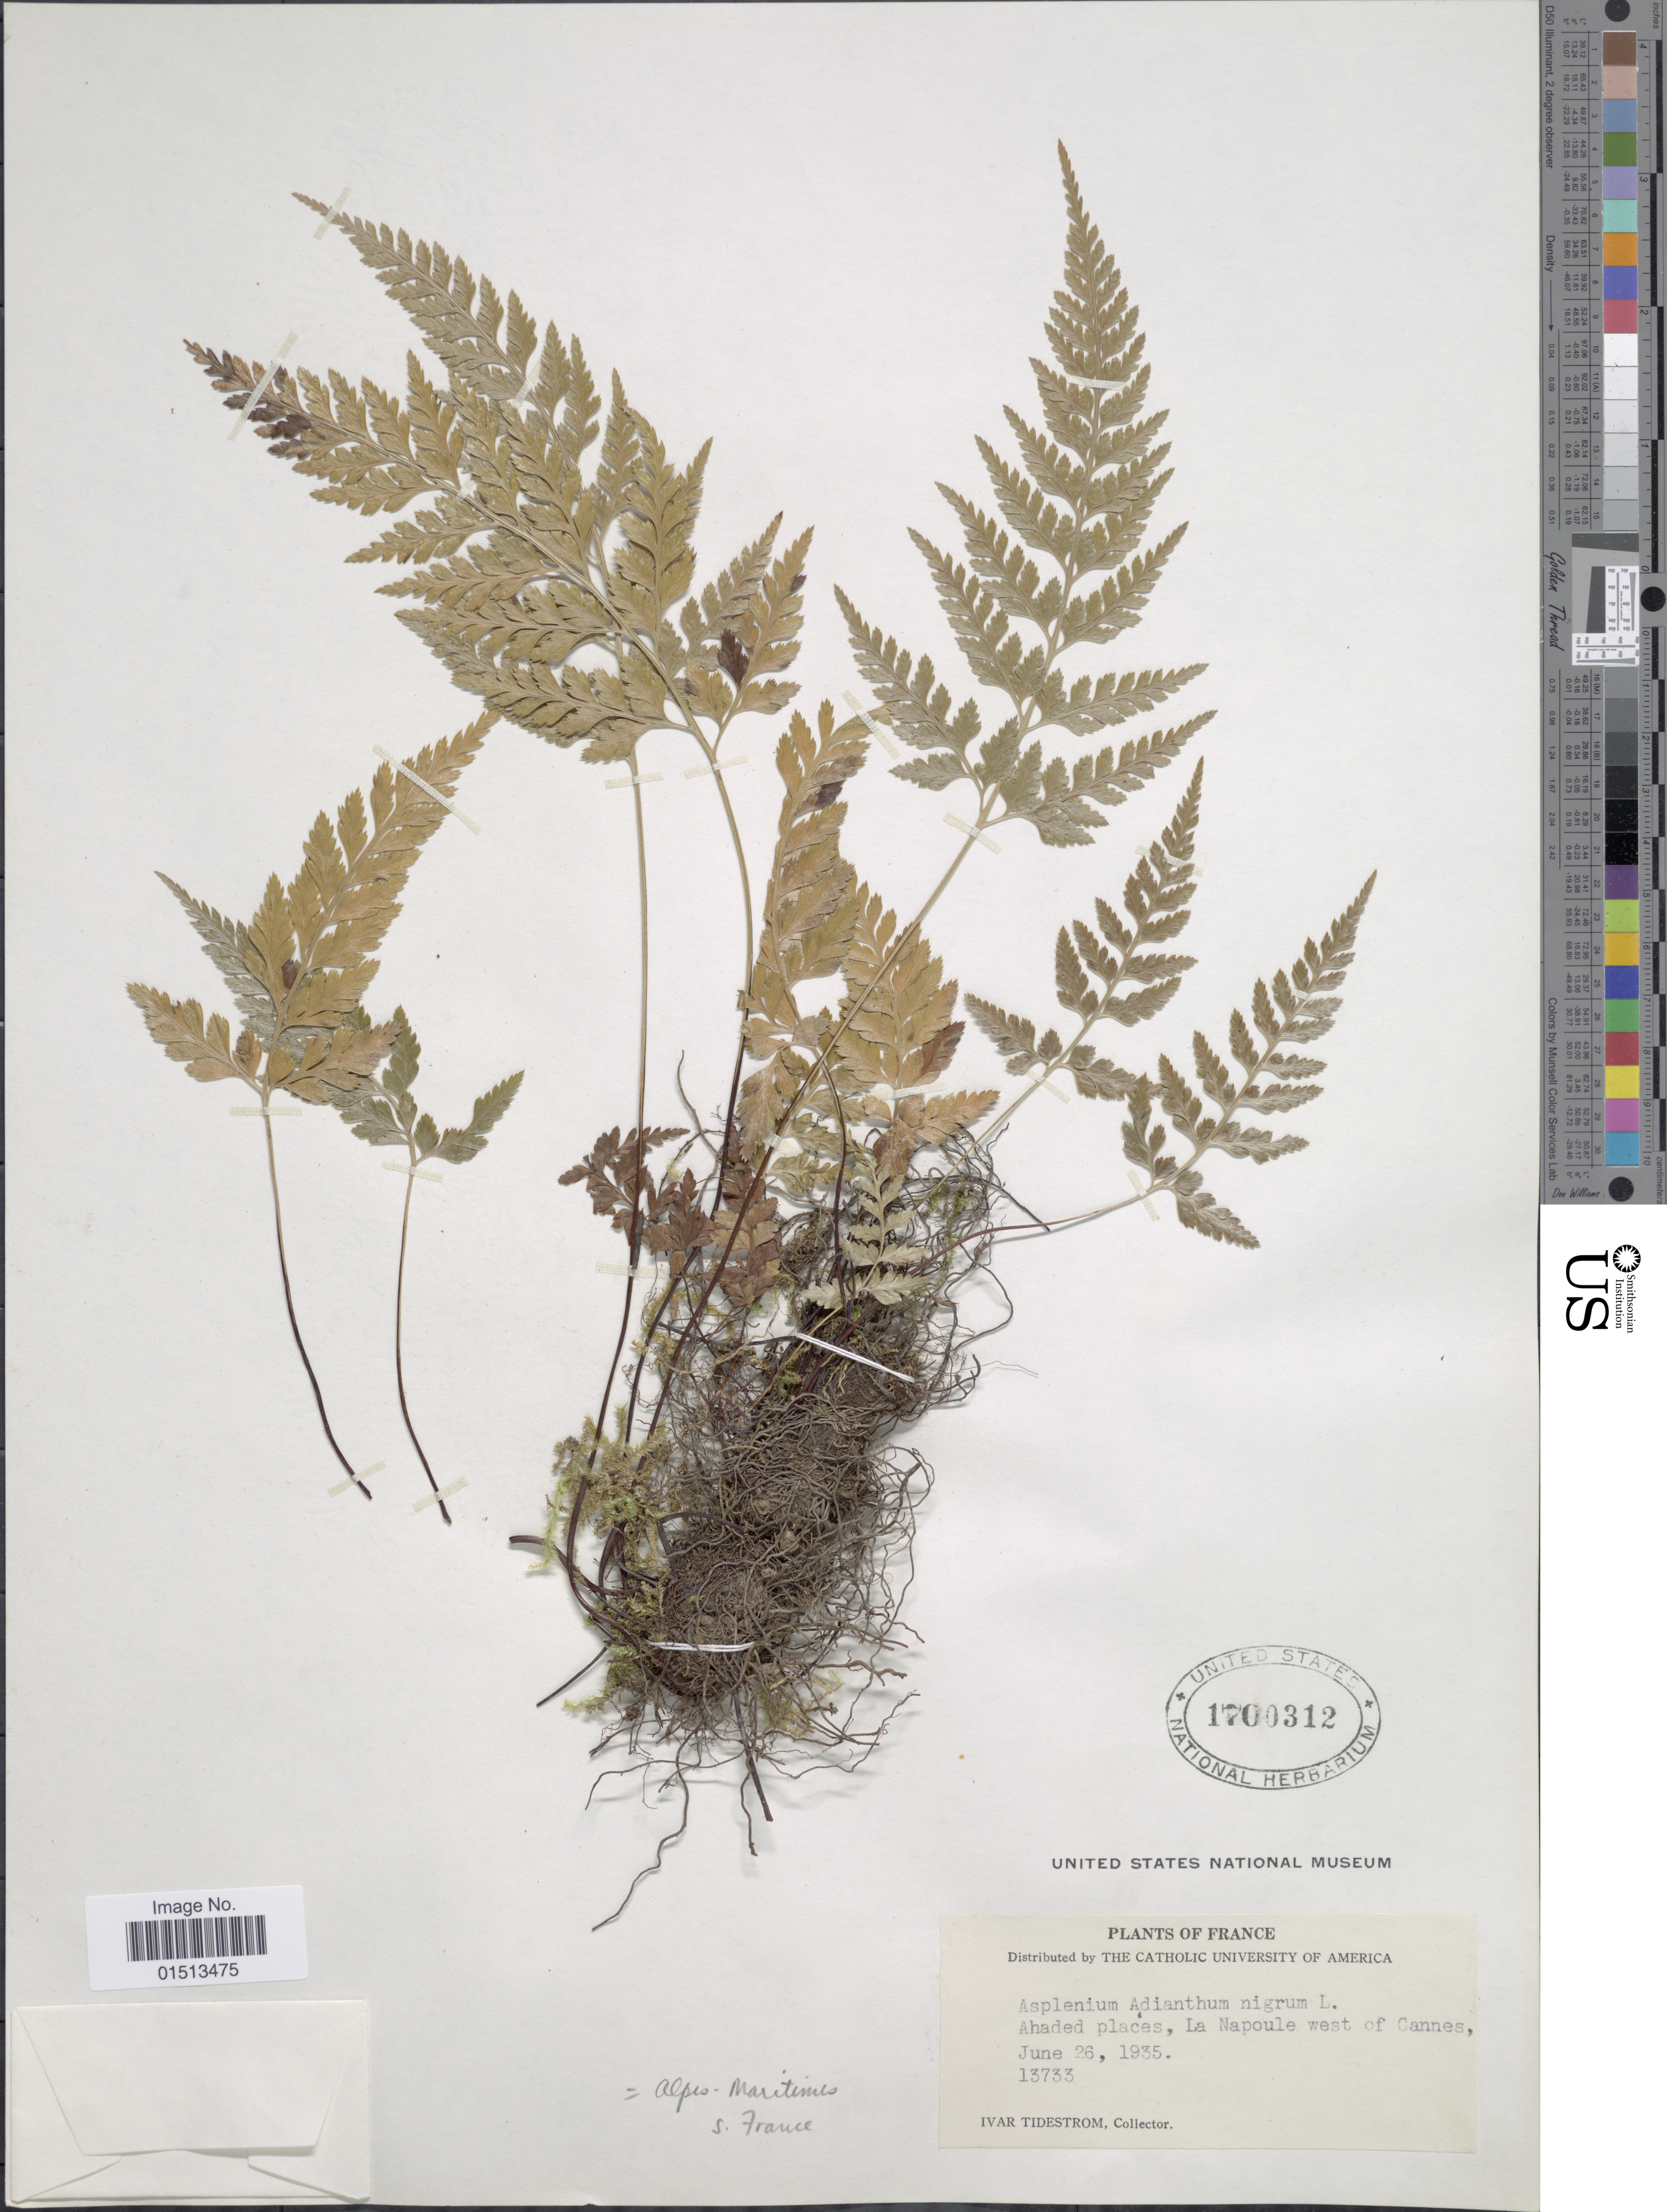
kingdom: Plantae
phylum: Tracheophyta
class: Polypodiopsida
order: Polypodiales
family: Aspleniaceae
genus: Asplenium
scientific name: Asplenium adiantum-nigrum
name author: L.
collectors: I. F. Tidestrom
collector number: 13733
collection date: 1935-06-26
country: France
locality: La Napoule west of Cannes.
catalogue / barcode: US 1700312